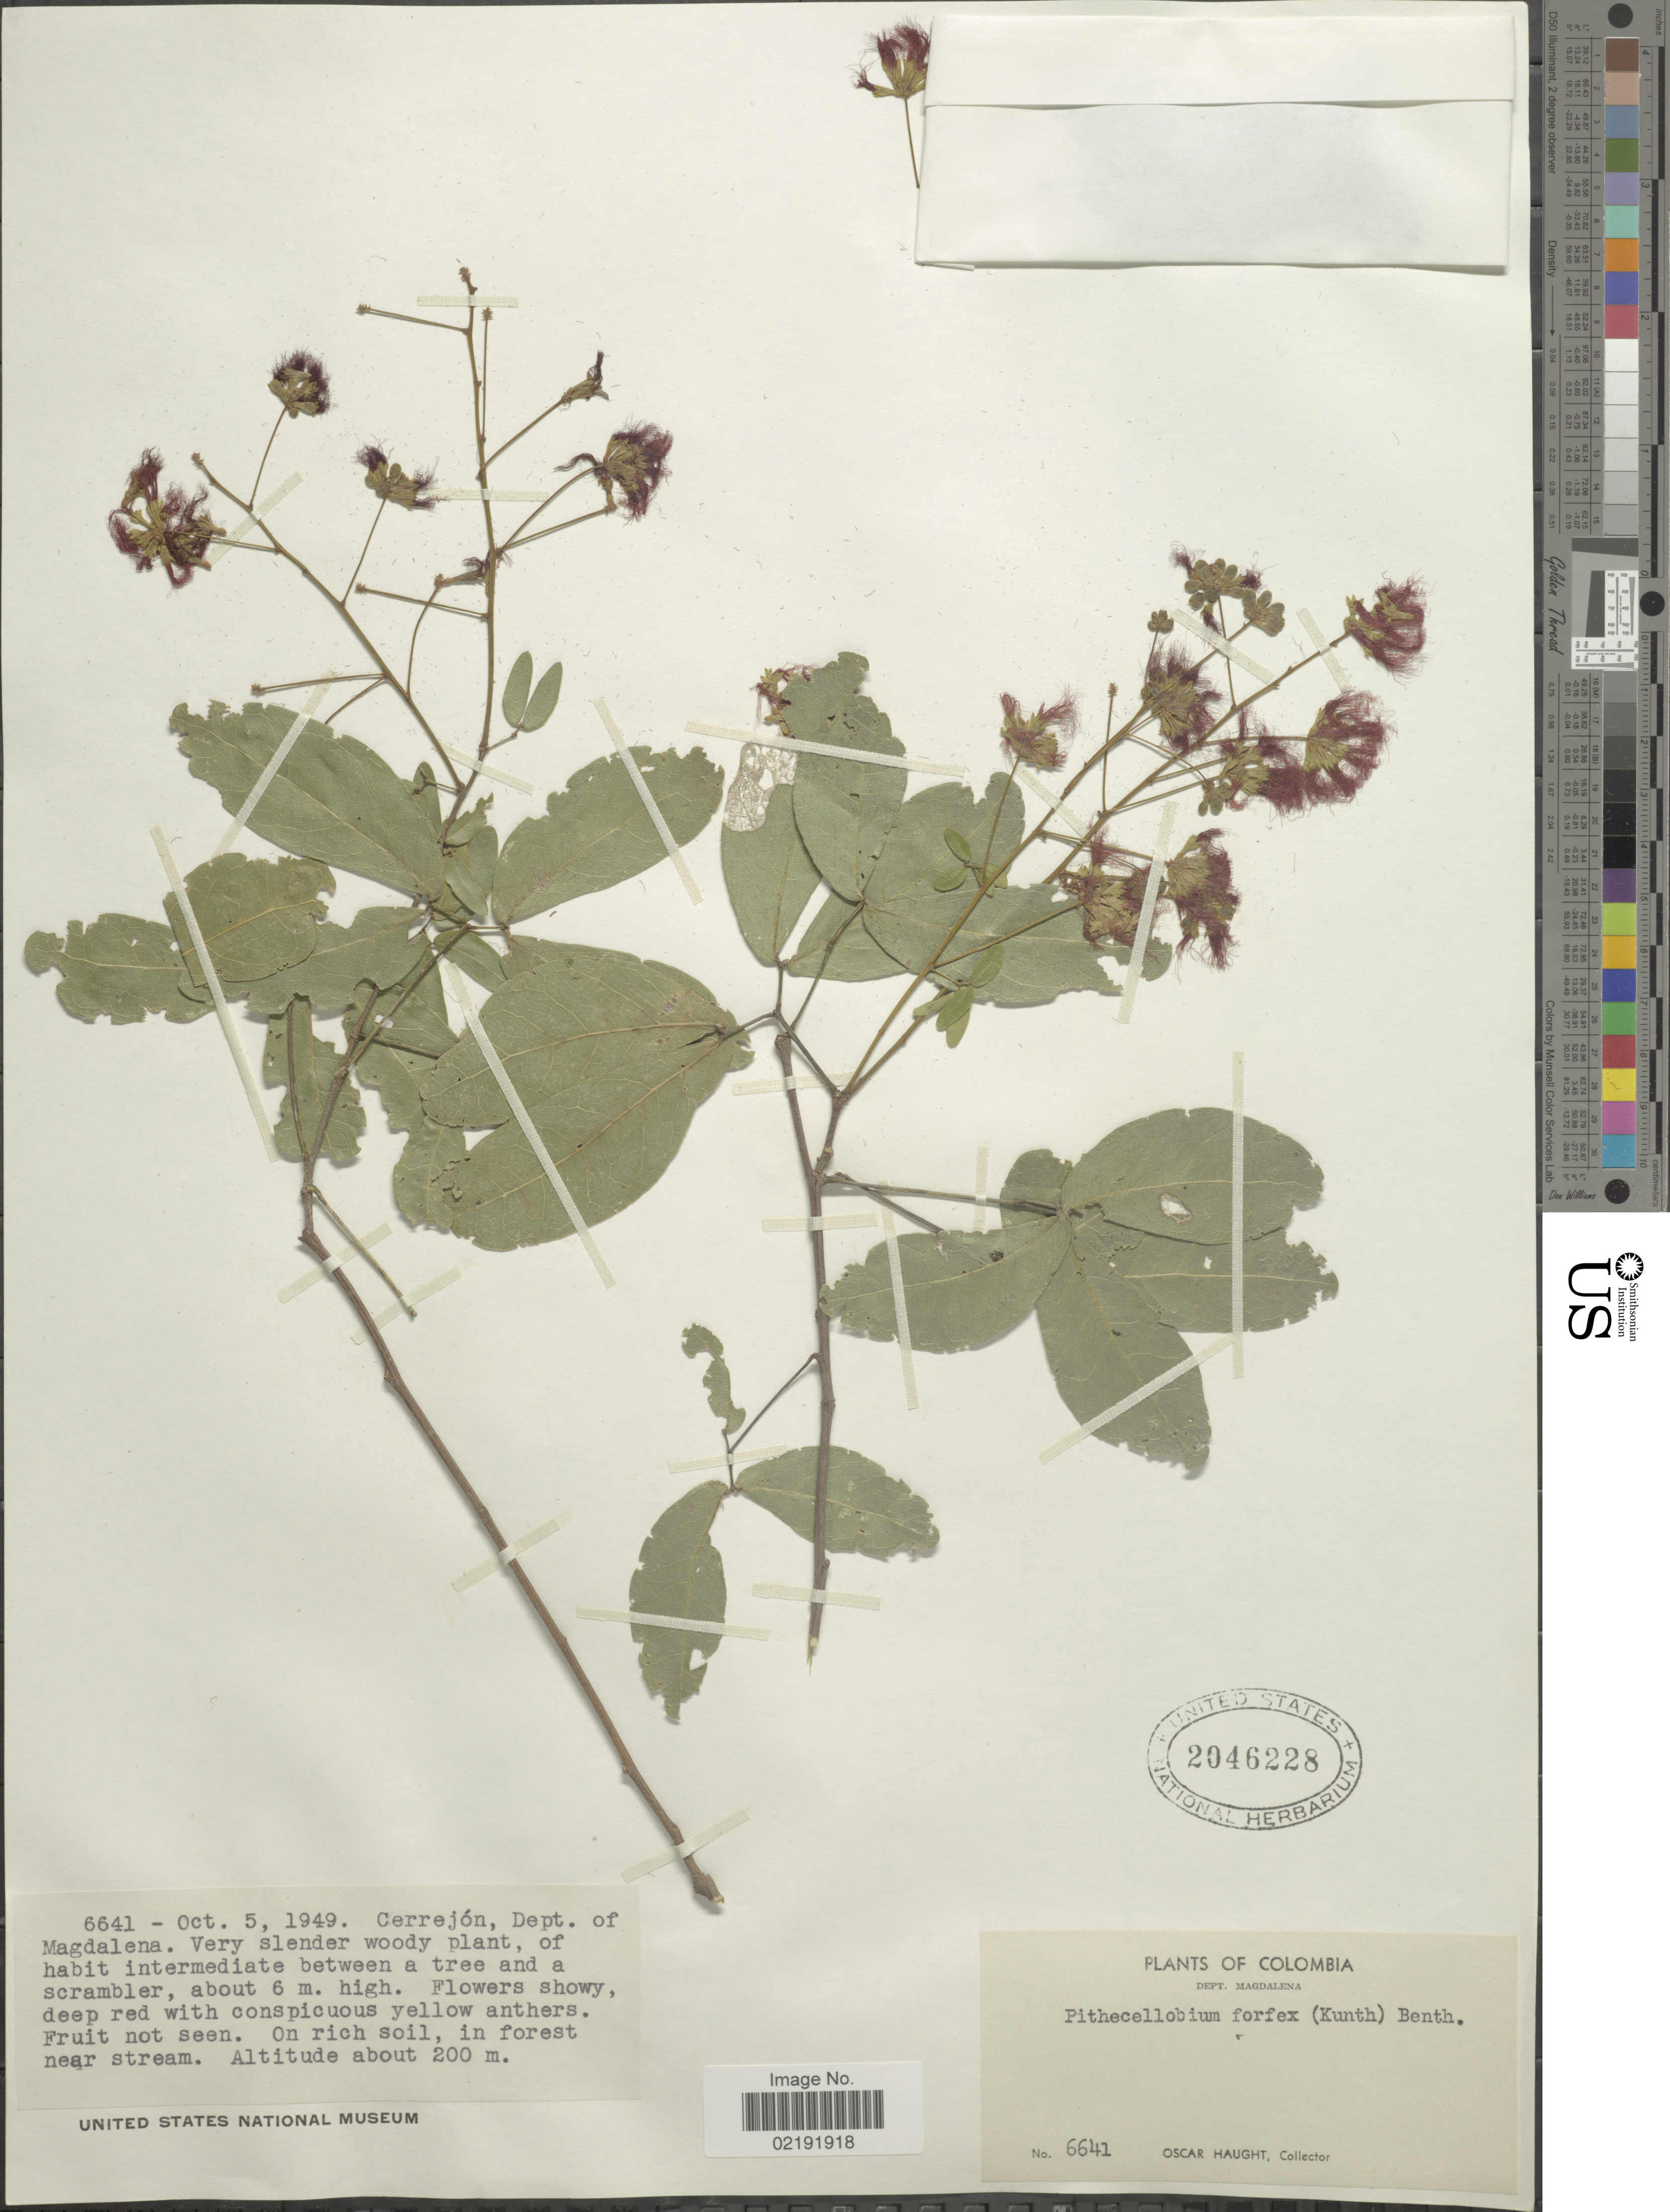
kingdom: Plantae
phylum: Tracheophyta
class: Magnoliopsida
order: Fabales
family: Fabaceae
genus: Pithecellobium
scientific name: Pithecellobium roseum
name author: (Vahl) Barneby & J.W. Grimes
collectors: O. L. Haught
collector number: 6641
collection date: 1949-10-05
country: Colombia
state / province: Magdalena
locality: Cerrejón, Dept. of Magdalena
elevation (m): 200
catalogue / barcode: US 2046228